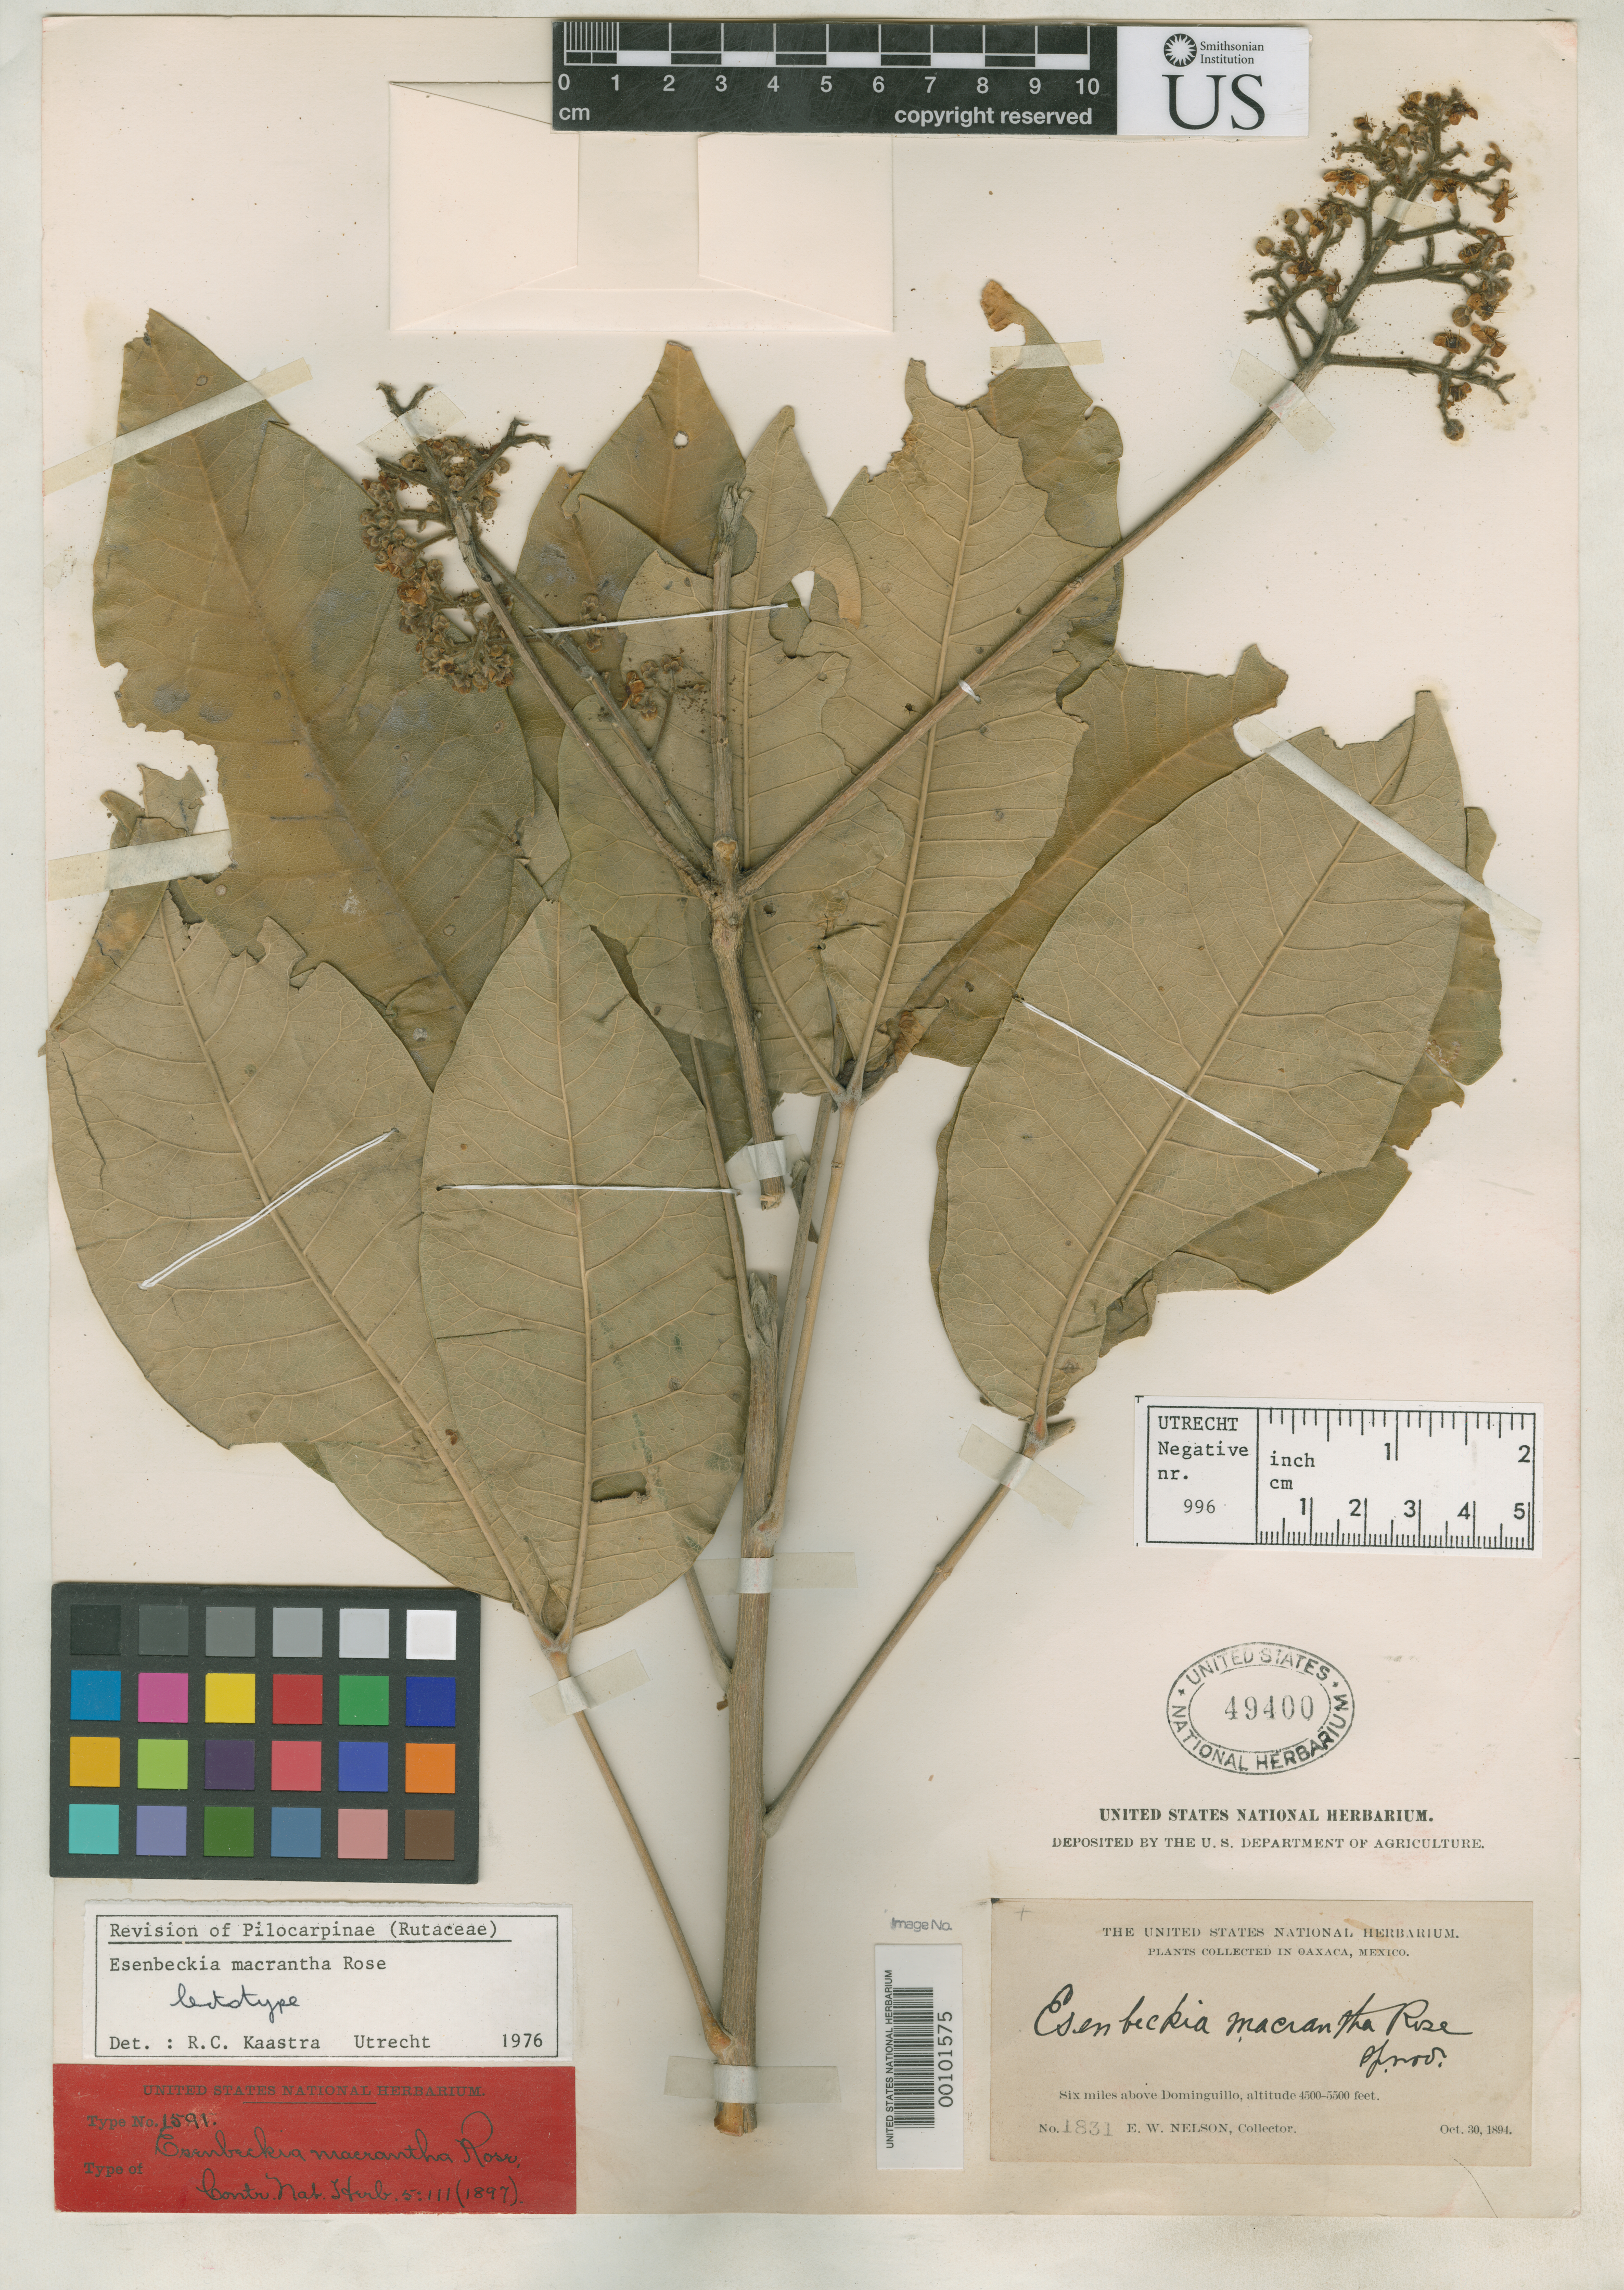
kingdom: Plantae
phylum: Tracheophyta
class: Magnoliopsida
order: Sapindales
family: Rutaceae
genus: Esenbeckia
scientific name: Esenbeckia macrantha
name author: Rose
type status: Lectotype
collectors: E. W. Nelson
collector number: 1831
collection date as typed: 30 Oct 1894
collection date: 1894-10-30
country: Mexico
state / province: Oaxaca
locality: Dominquillo.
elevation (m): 1443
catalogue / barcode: US 49400